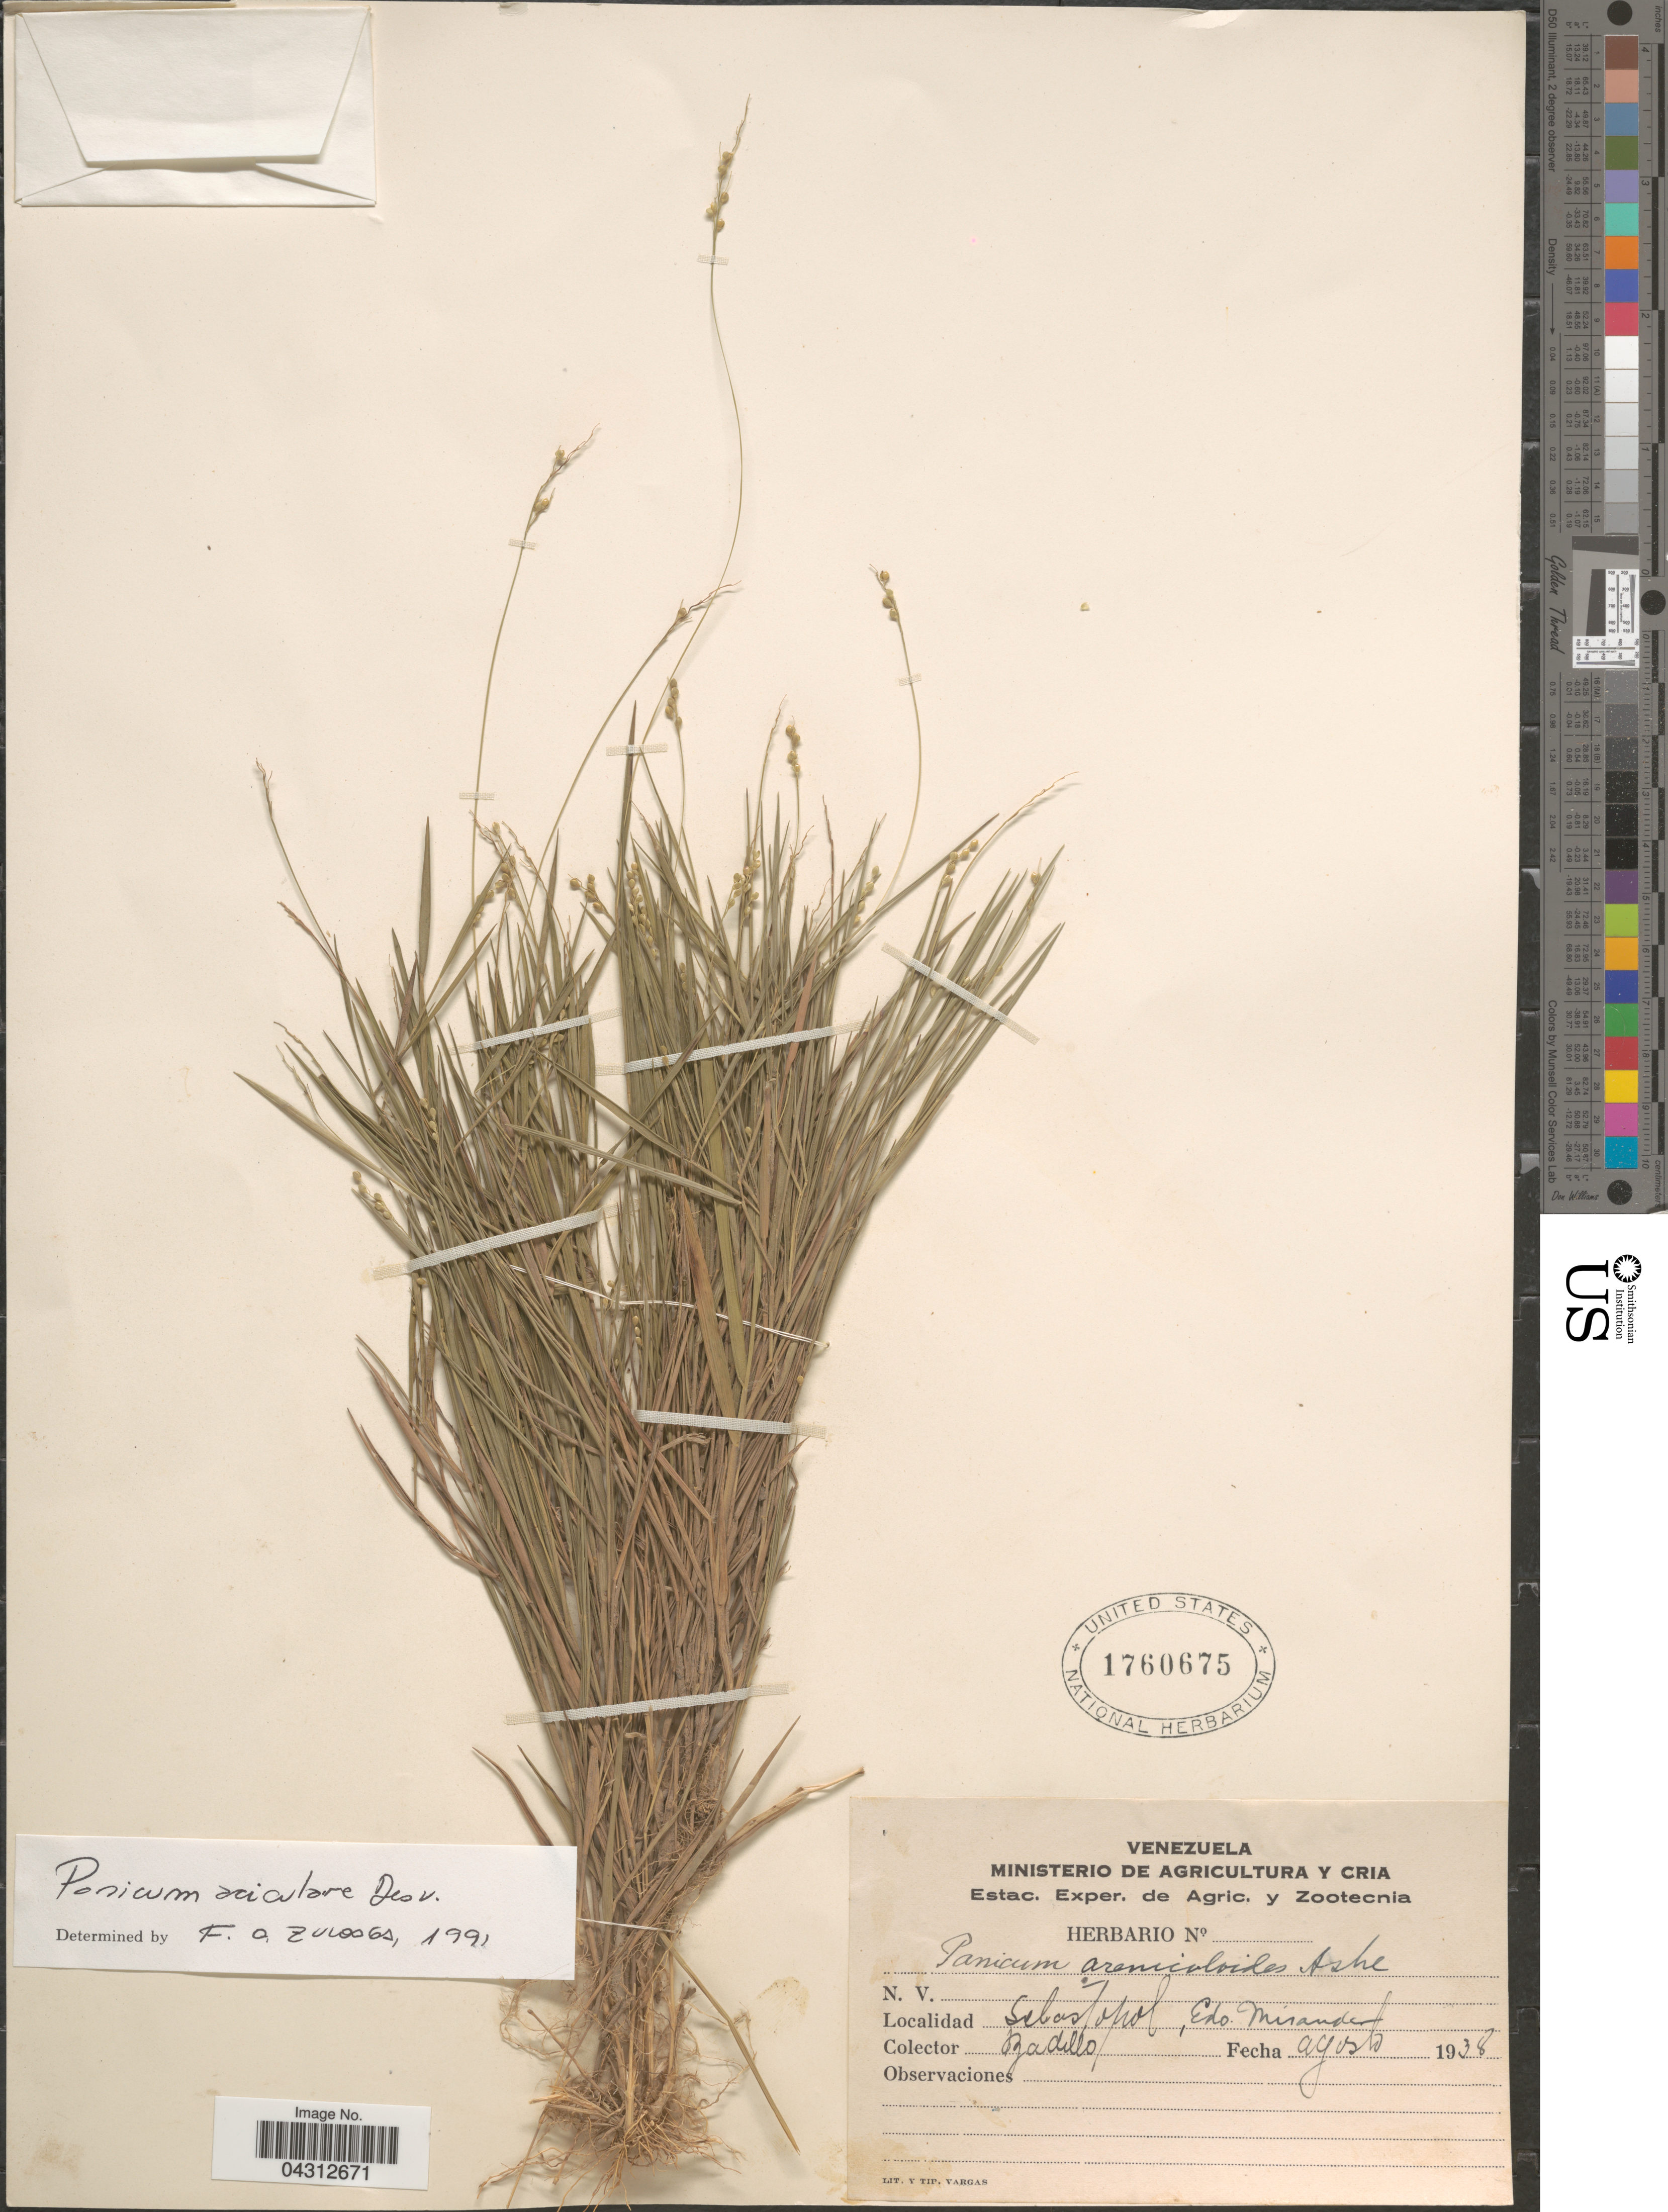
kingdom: Plantae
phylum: Tracheophyta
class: Liliopsida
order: Poales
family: Poaceae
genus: Dichanthelium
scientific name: Dichanthelium aciculare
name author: (Desv. ex Poir.) Gould & C.A. Clark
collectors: -- Radillo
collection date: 1938-08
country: Venezuela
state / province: Miranda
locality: Sebastopol.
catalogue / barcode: US 1760675